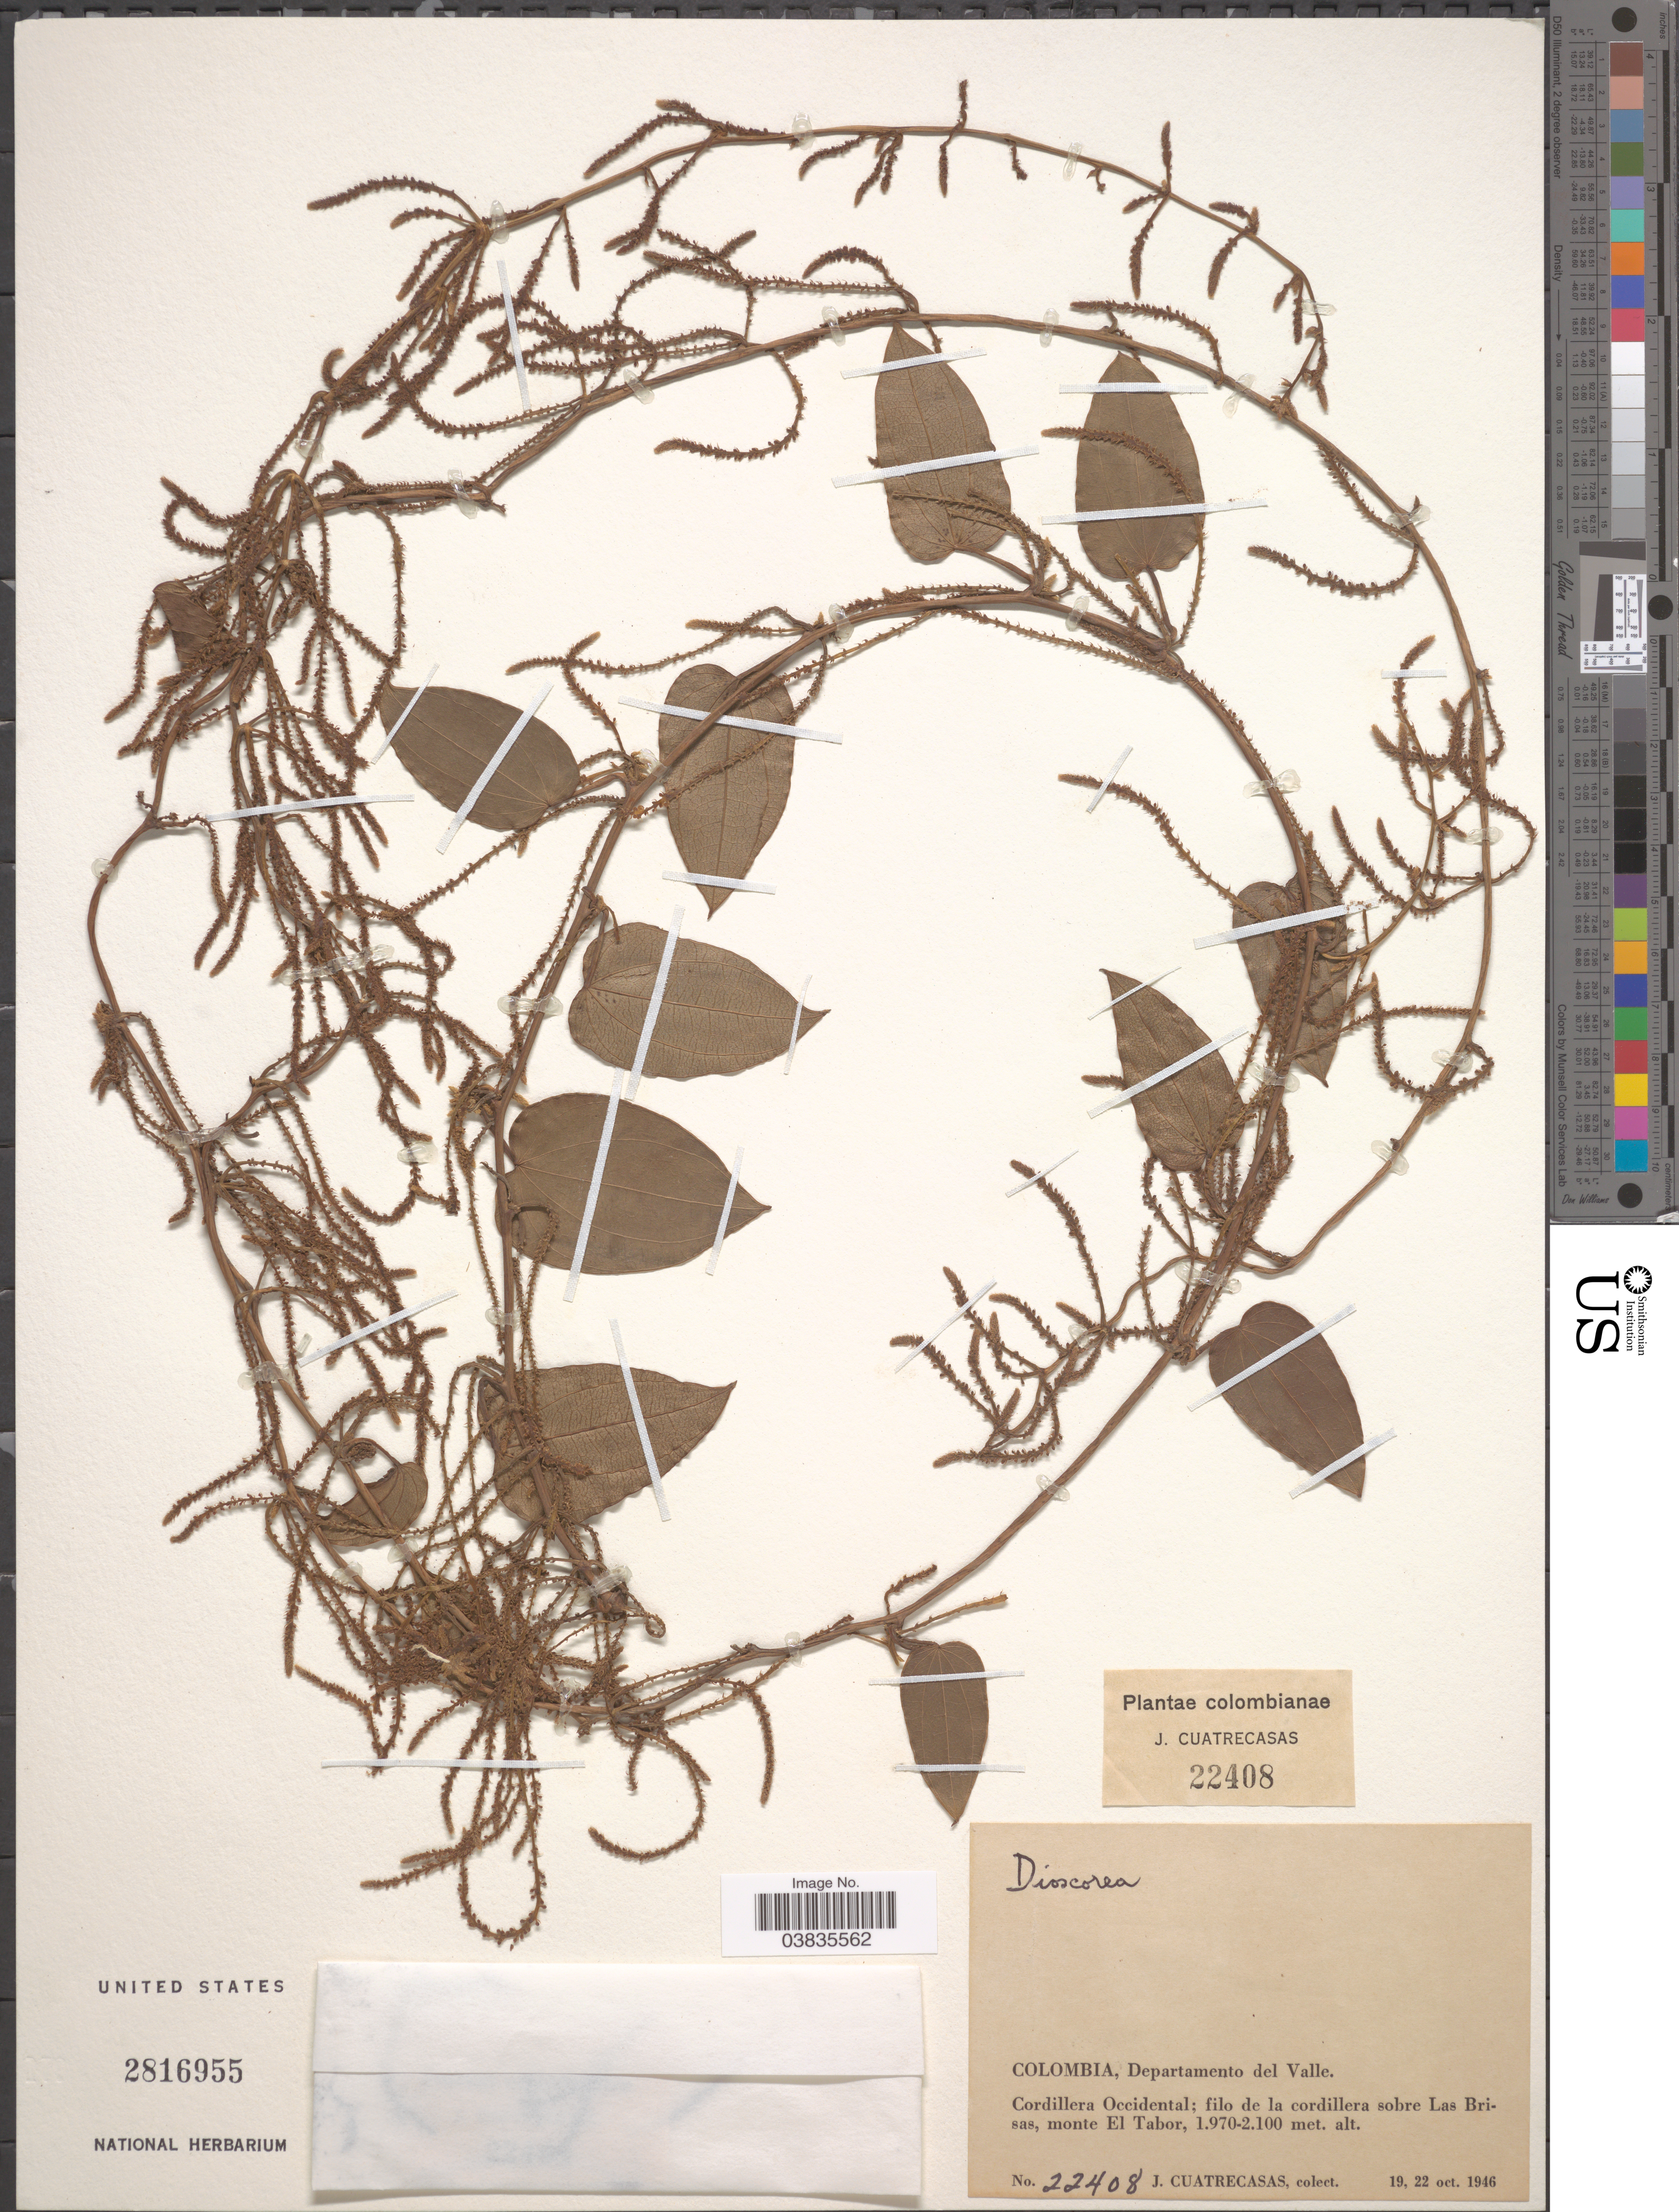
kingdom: Plantae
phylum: Tracheophyta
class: Liliopsida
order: Dioscoreales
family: Dioscoreaceae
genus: Dioscorea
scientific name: Dioscorea sp.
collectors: J. Cuatrecasas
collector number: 22408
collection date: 1946-10-19/1946-10-22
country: Colombia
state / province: Valle del Cauca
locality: Departamento del Valle. Cordillera Occidental; filo de la cordillera sobre Las Brisas, monte El Tabor.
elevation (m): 1970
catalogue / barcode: US 2816955